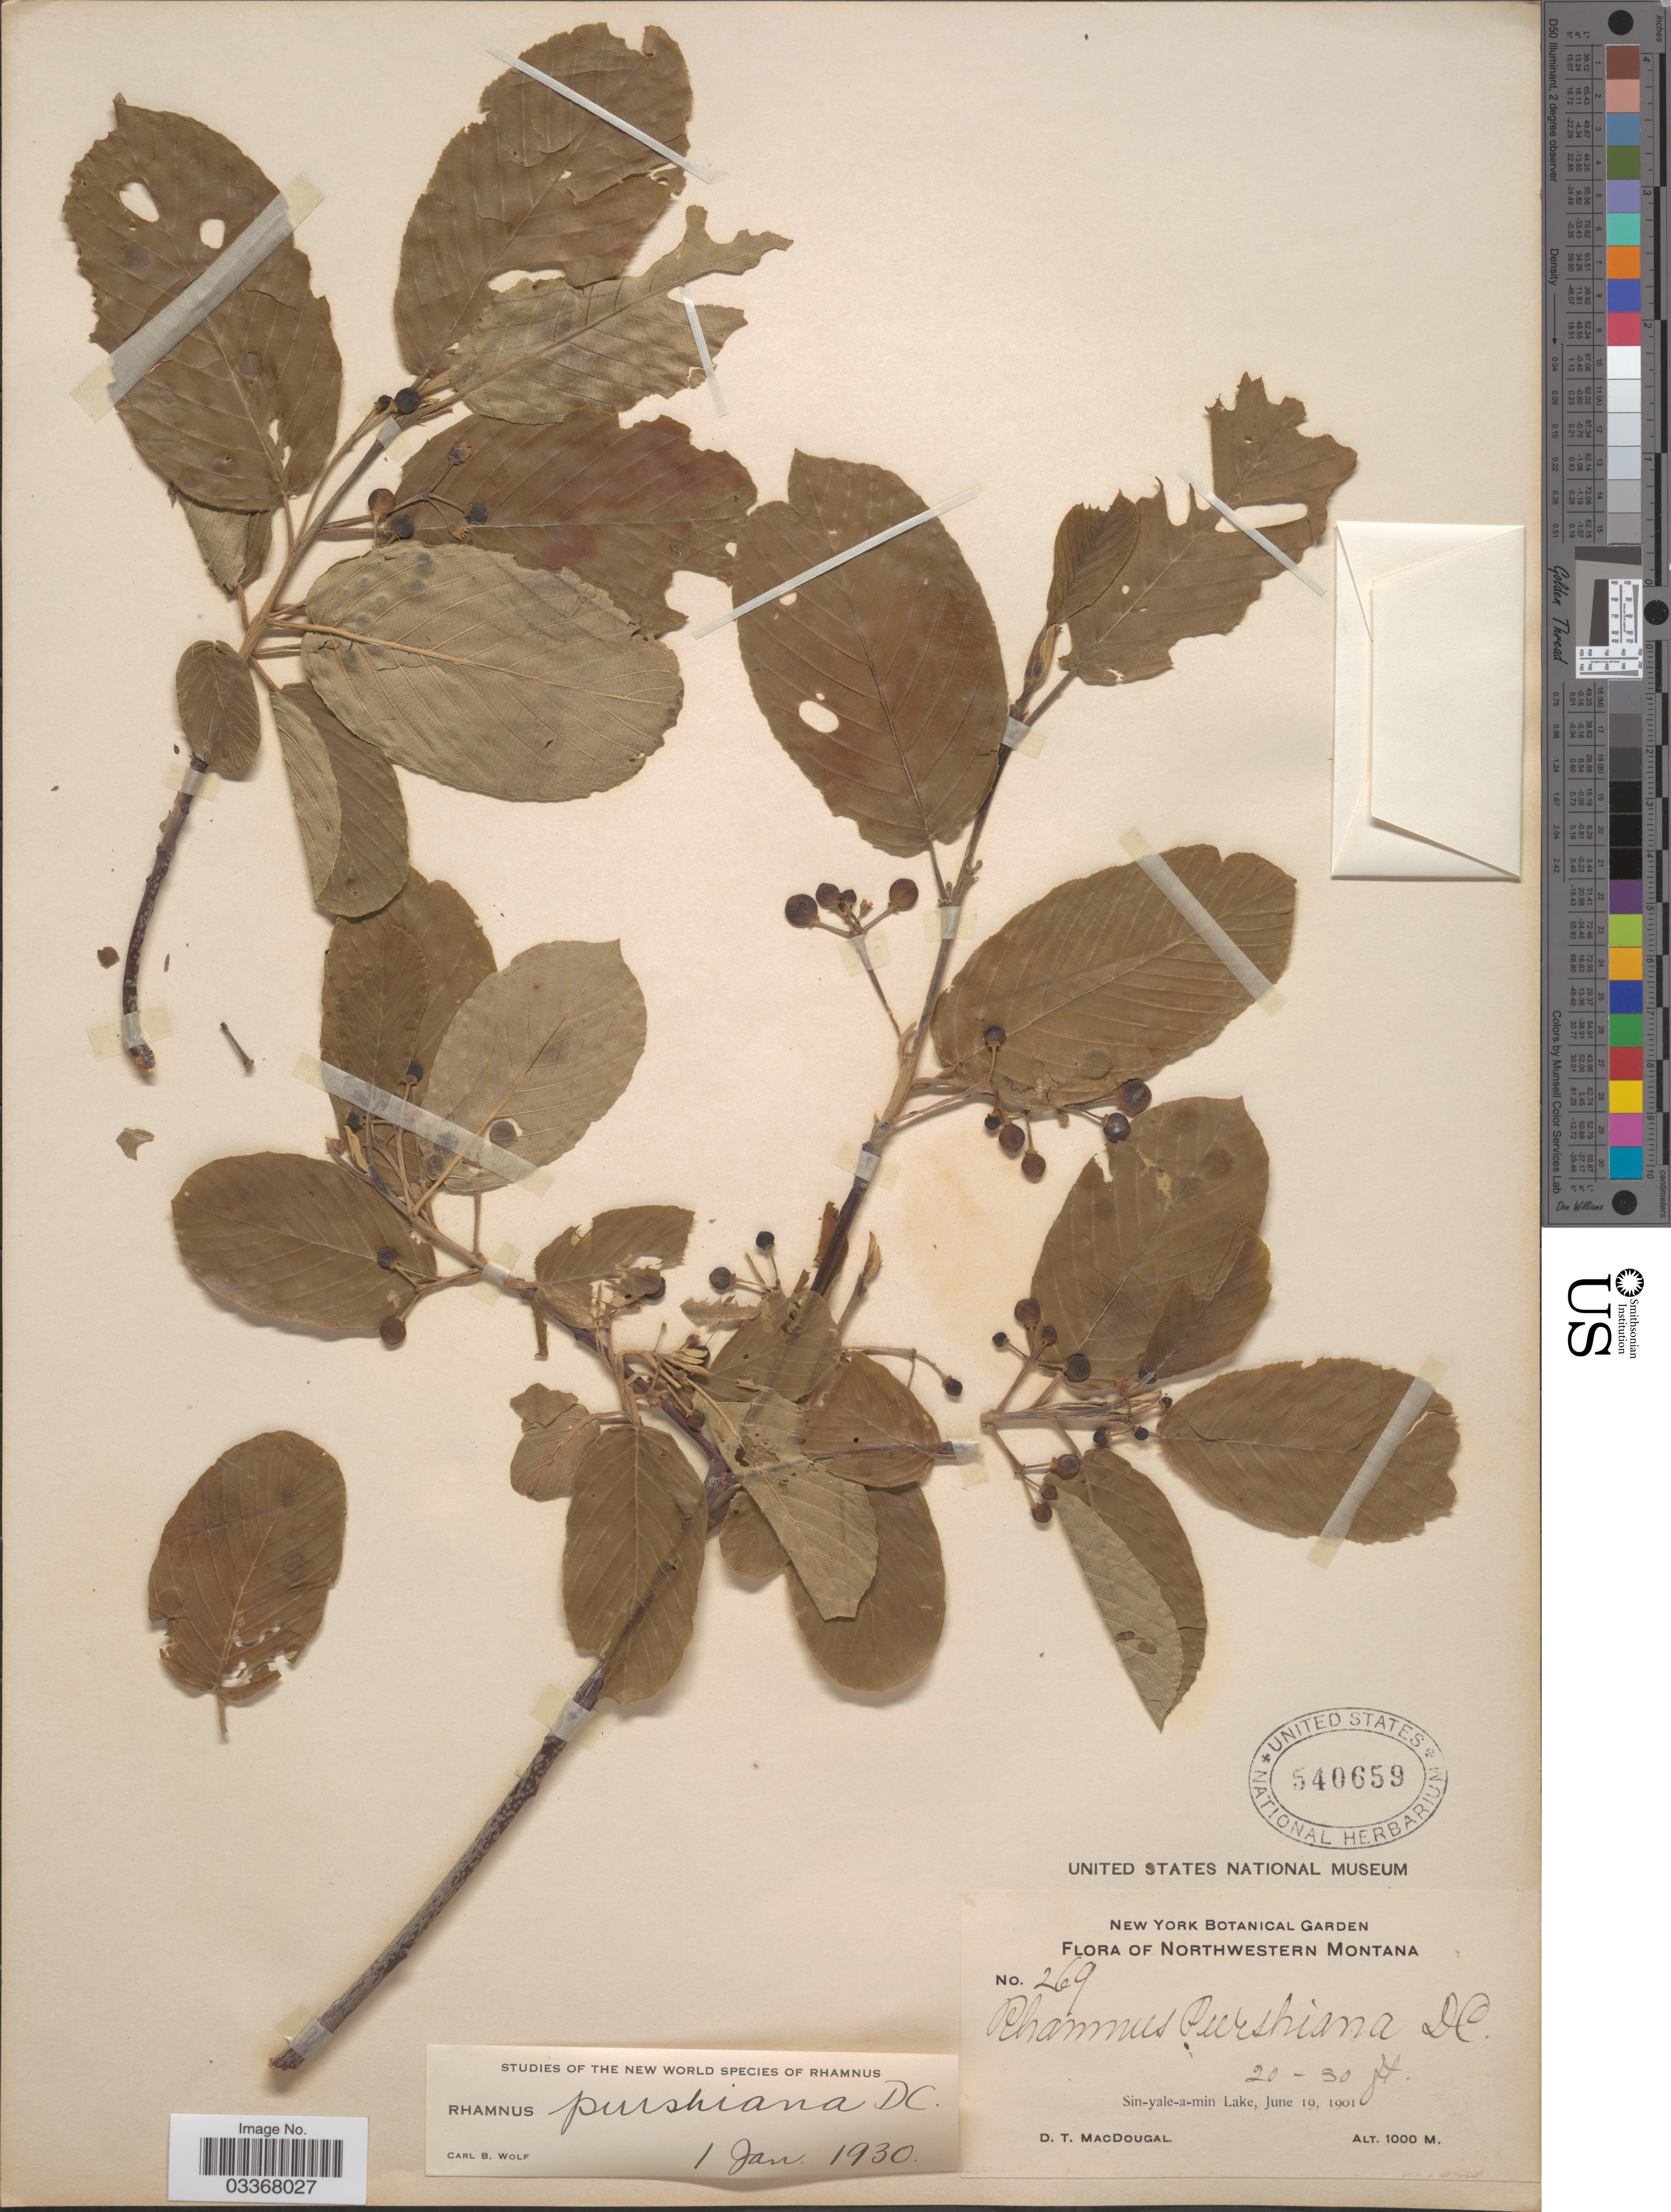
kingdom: Plantae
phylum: Tracheophyta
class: Magnoliopsida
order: Rosales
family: Rhamnaceae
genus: Frangula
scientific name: Frangula purshiana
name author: (DC.) A. Gray ex J.G. Cooper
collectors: D. T. MacDougal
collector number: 269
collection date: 1901-06-19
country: United States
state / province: Montana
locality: Northwestern Montana, Sin-yale-a-min Lake.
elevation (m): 6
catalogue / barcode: US 540659